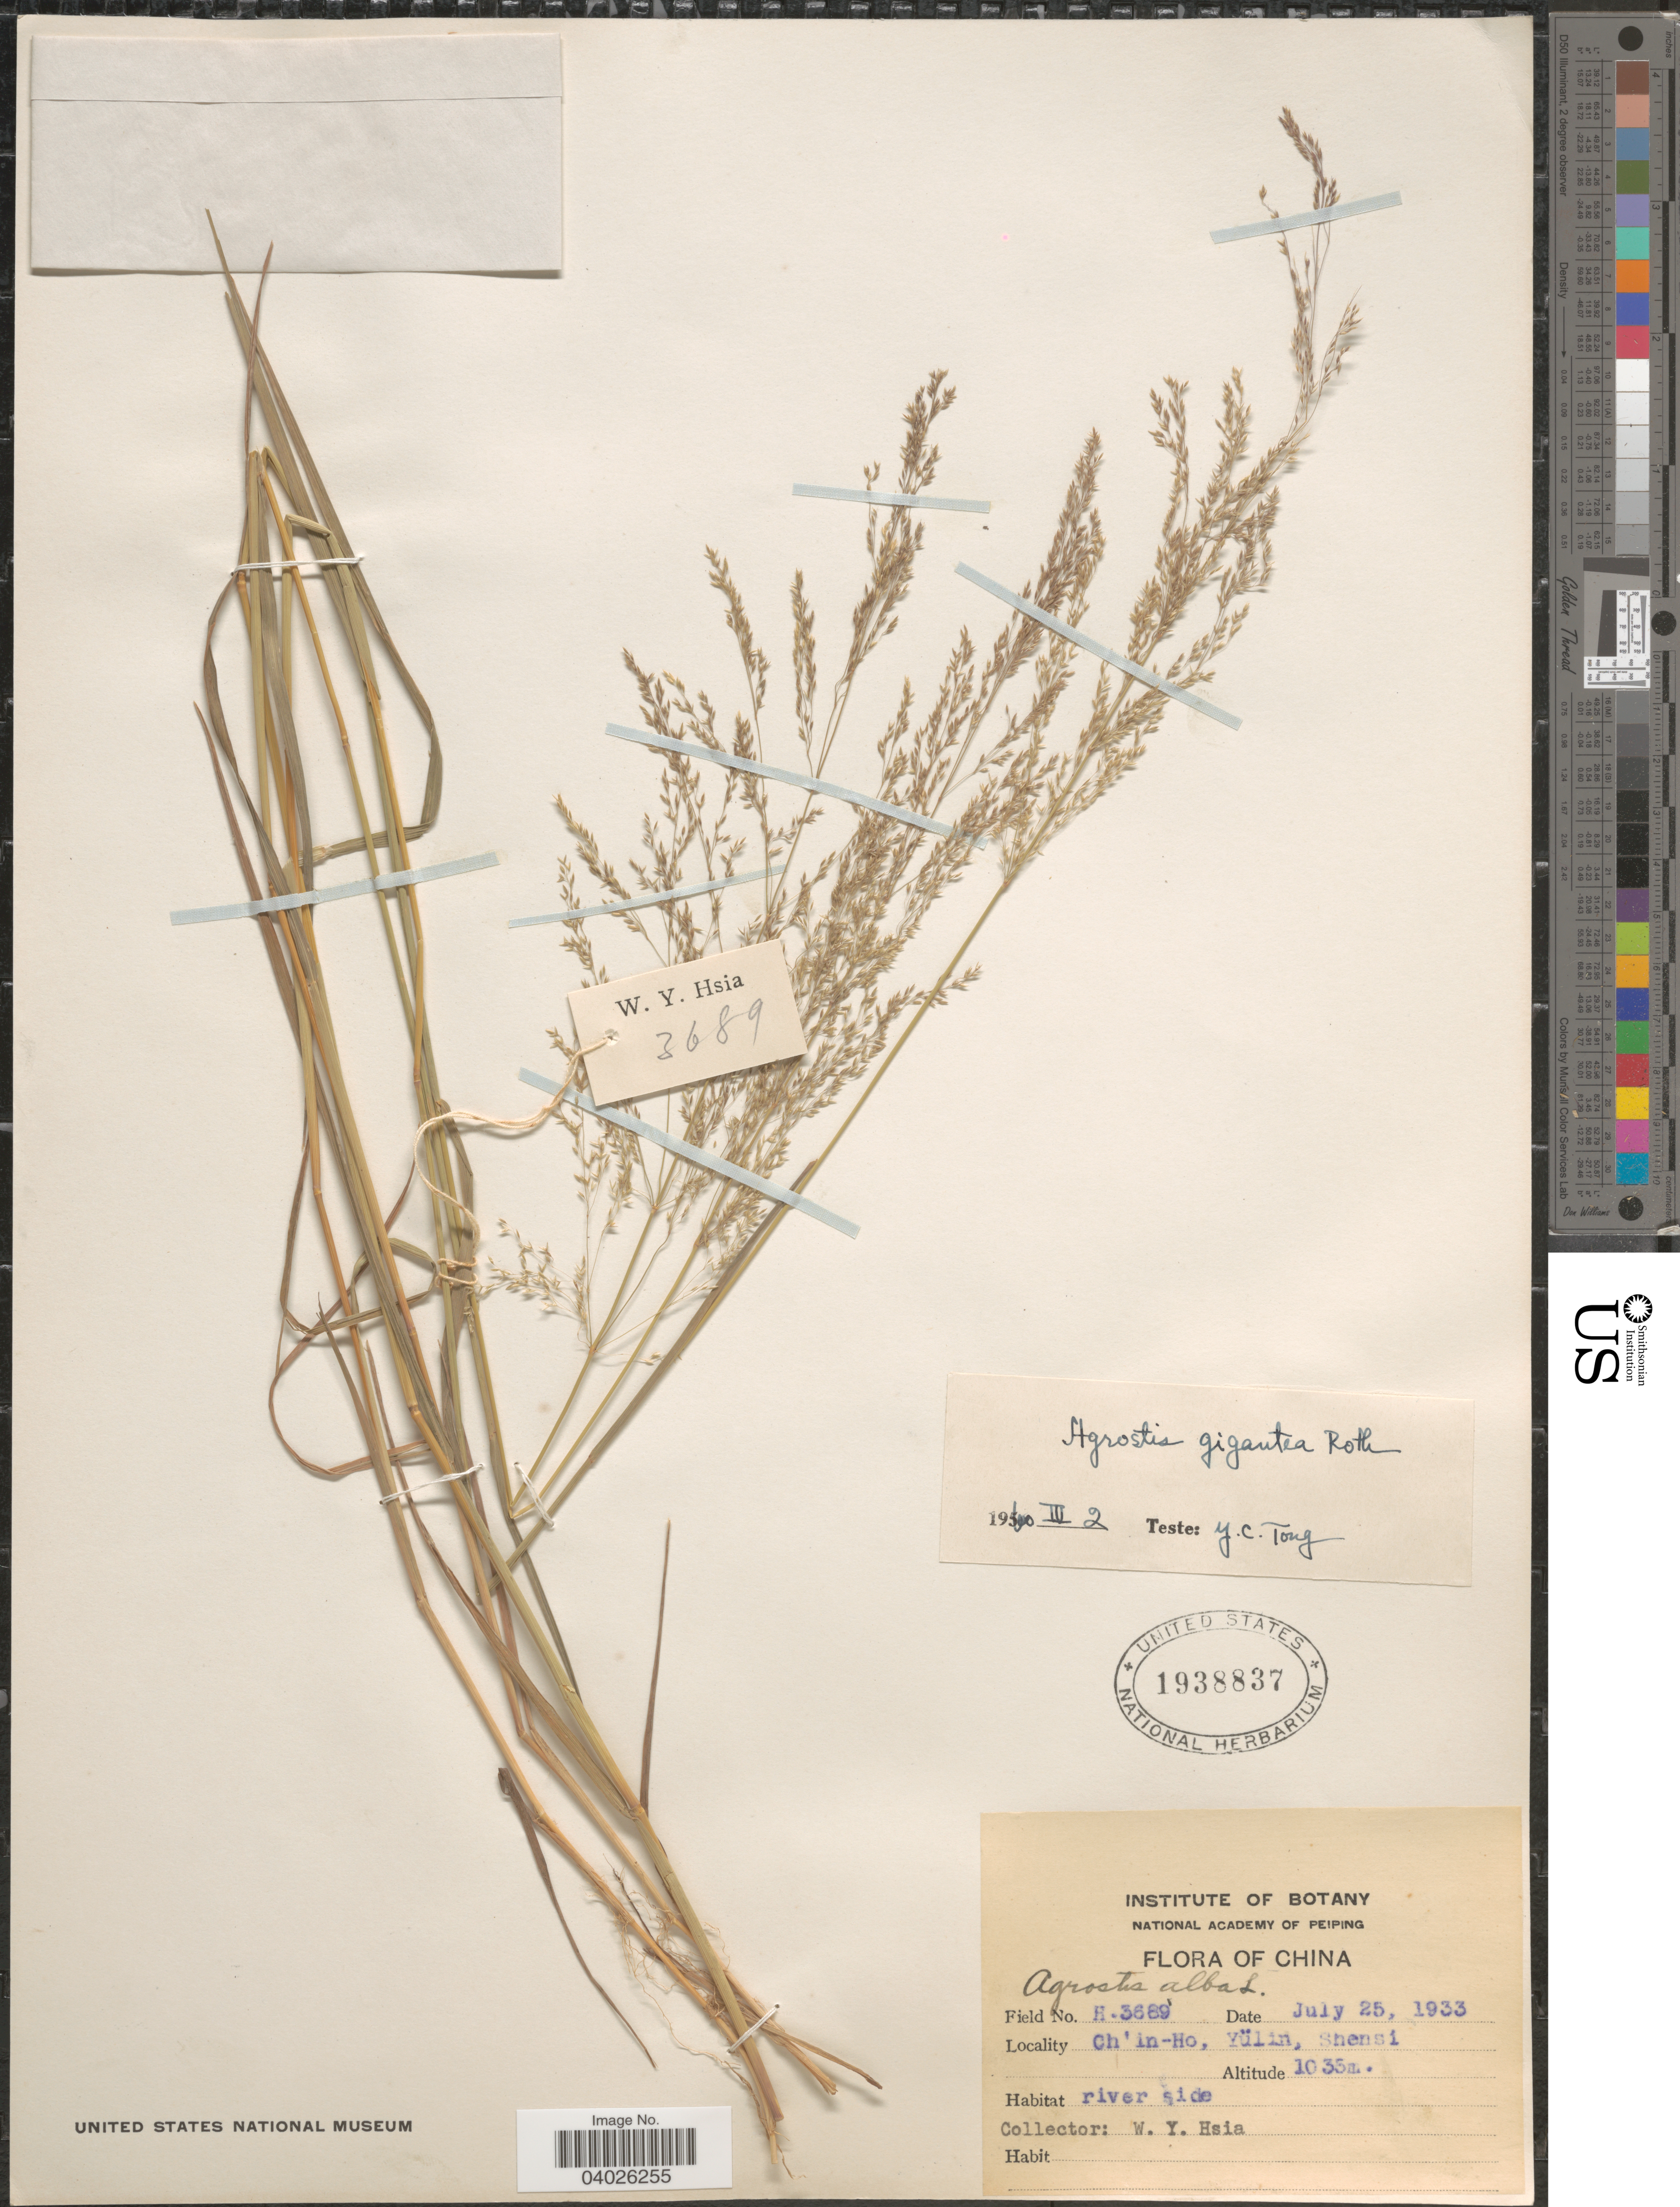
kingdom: Plantae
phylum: Tracheophyta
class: Liliopsida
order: Poales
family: Poaceae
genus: Agrostis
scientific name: Agrostis gigantea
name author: Roth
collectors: W. Hsia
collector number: H3689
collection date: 1933-07-25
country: China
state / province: Shaanxi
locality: Ch'in-Ho, Yülin, Shensi.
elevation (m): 1035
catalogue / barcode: US 1938837